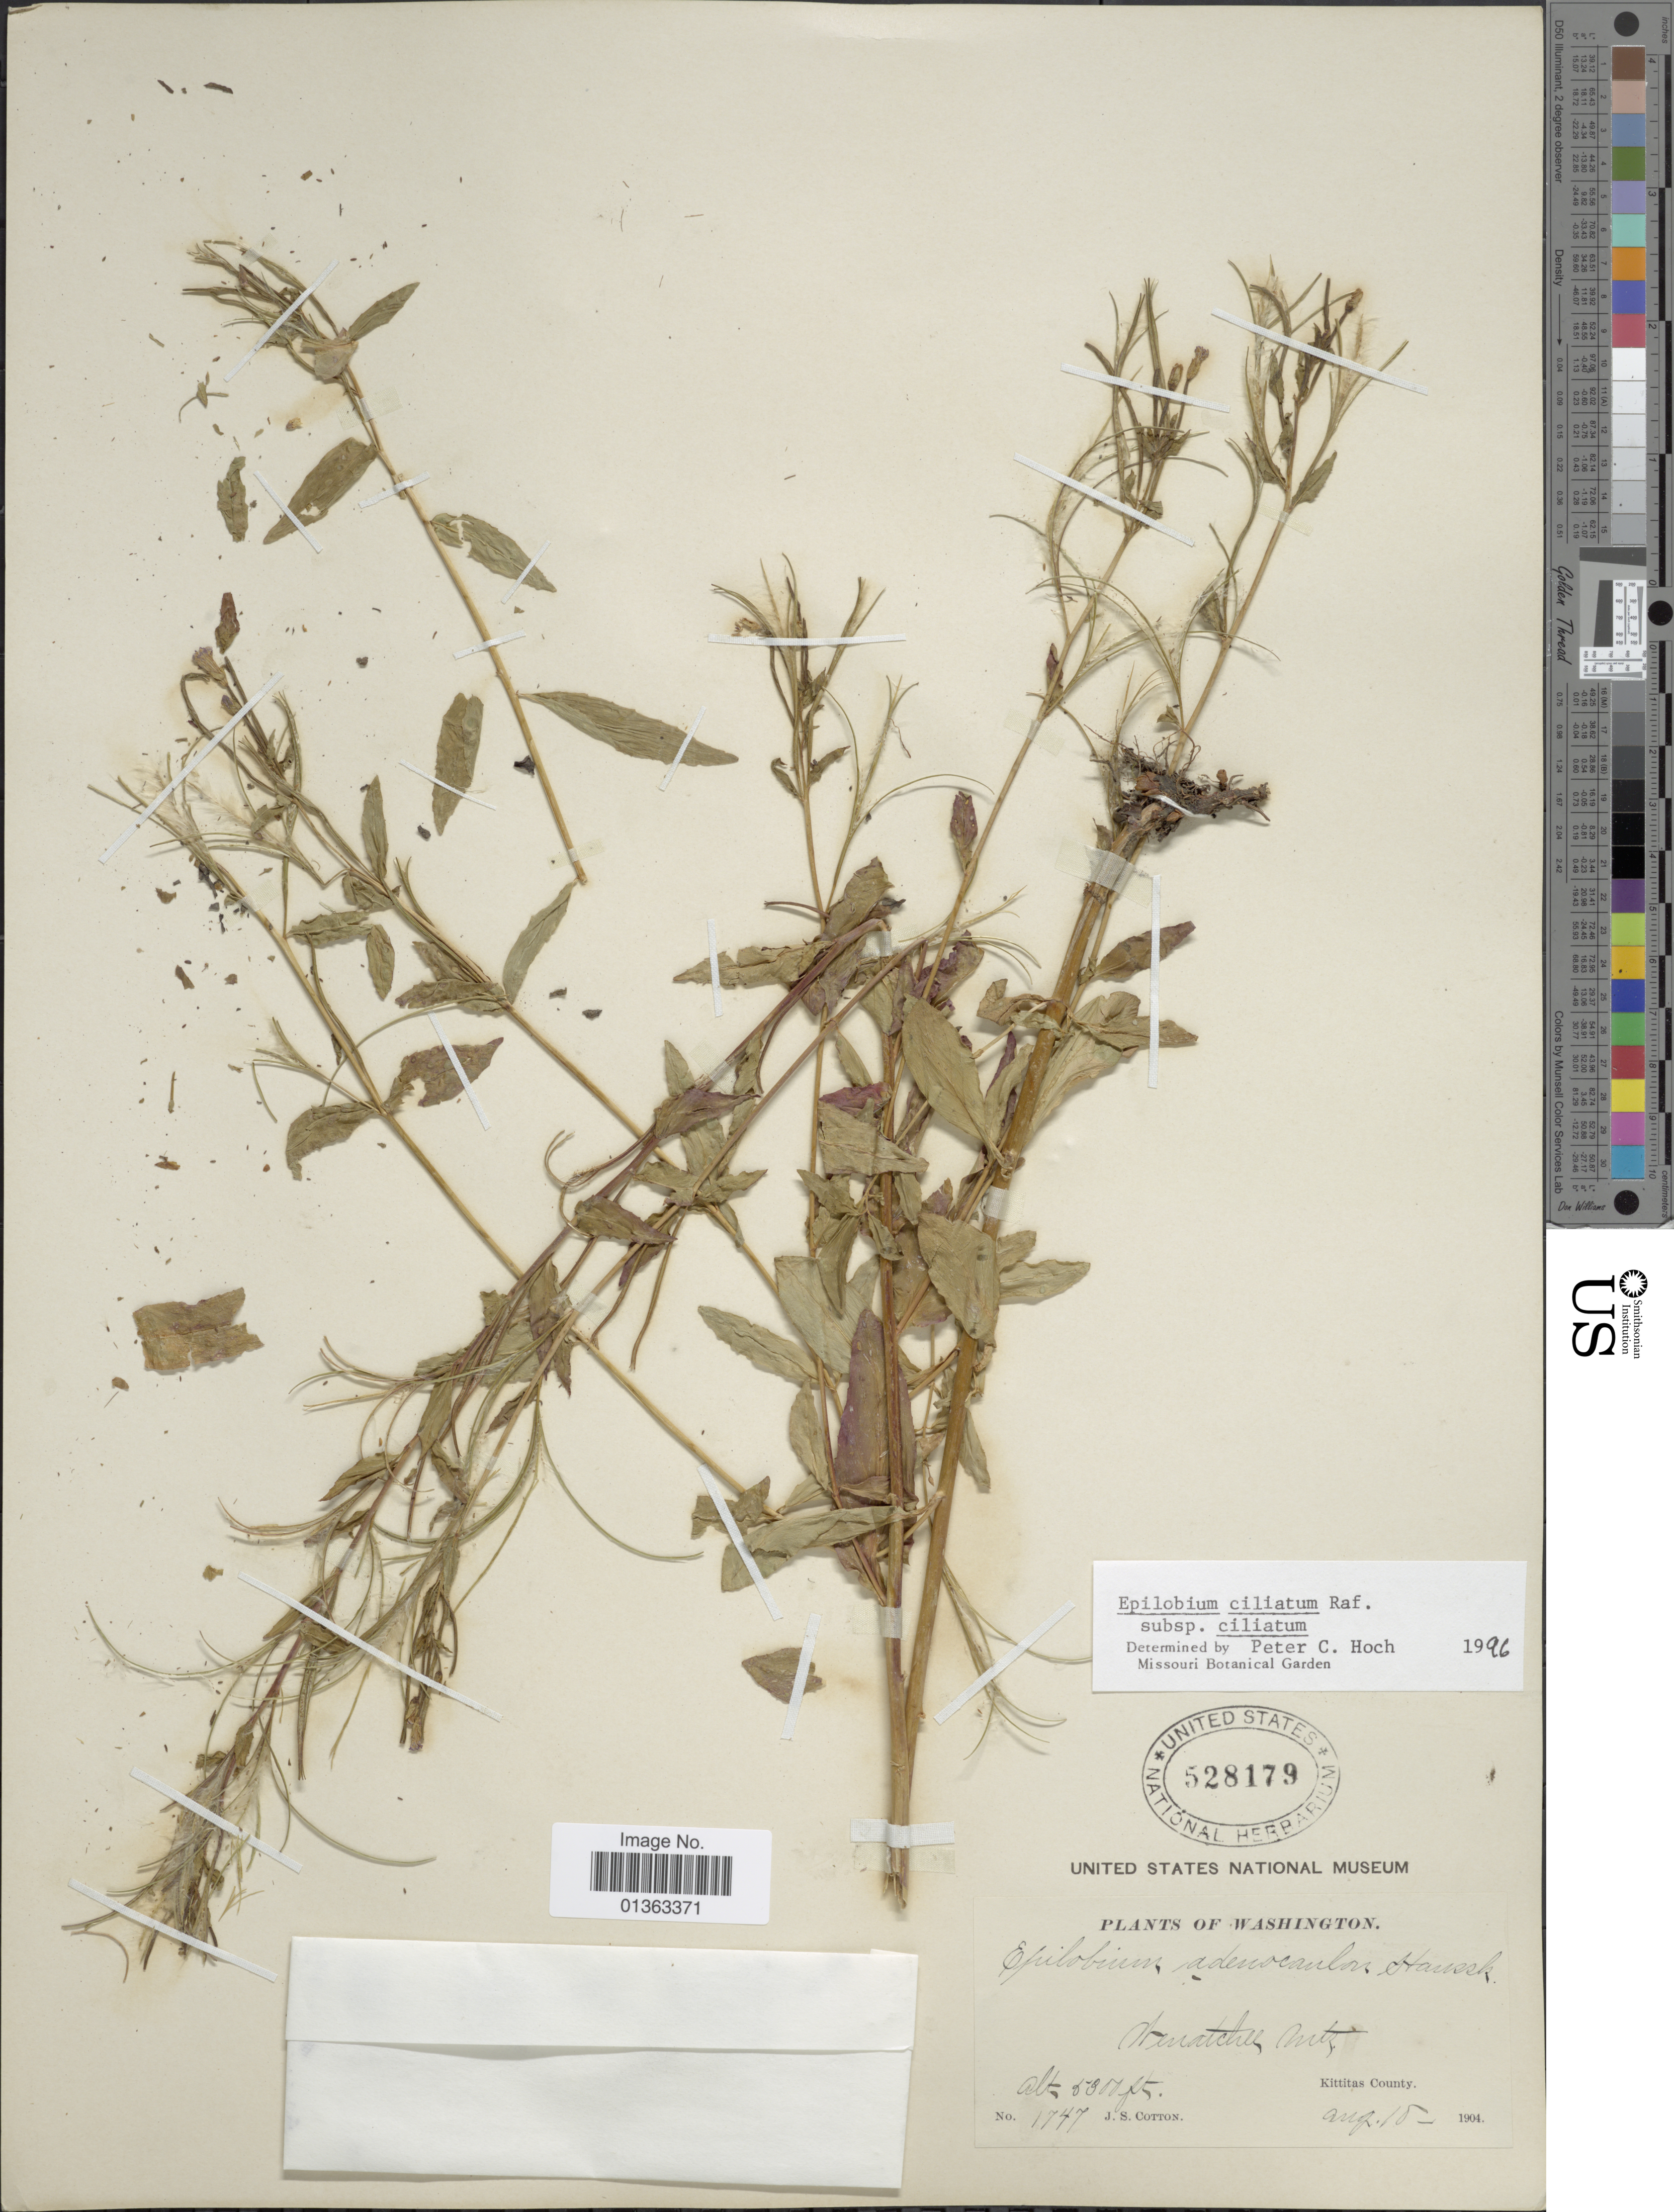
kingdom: Plantae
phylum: Tracheophyta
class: Magnoliopsida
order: Myrtales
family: Onagraceae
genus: Epilobium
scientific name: Epilobium ciliatum subsp. ciliatum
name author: Raf.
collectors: J. S. Cotton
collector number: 1747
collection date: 1904-08-18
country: United States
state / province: Washington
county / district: Kittitas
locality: Wenatchee Mts. Kittitas County.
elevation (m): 1615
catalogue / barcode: US 528179